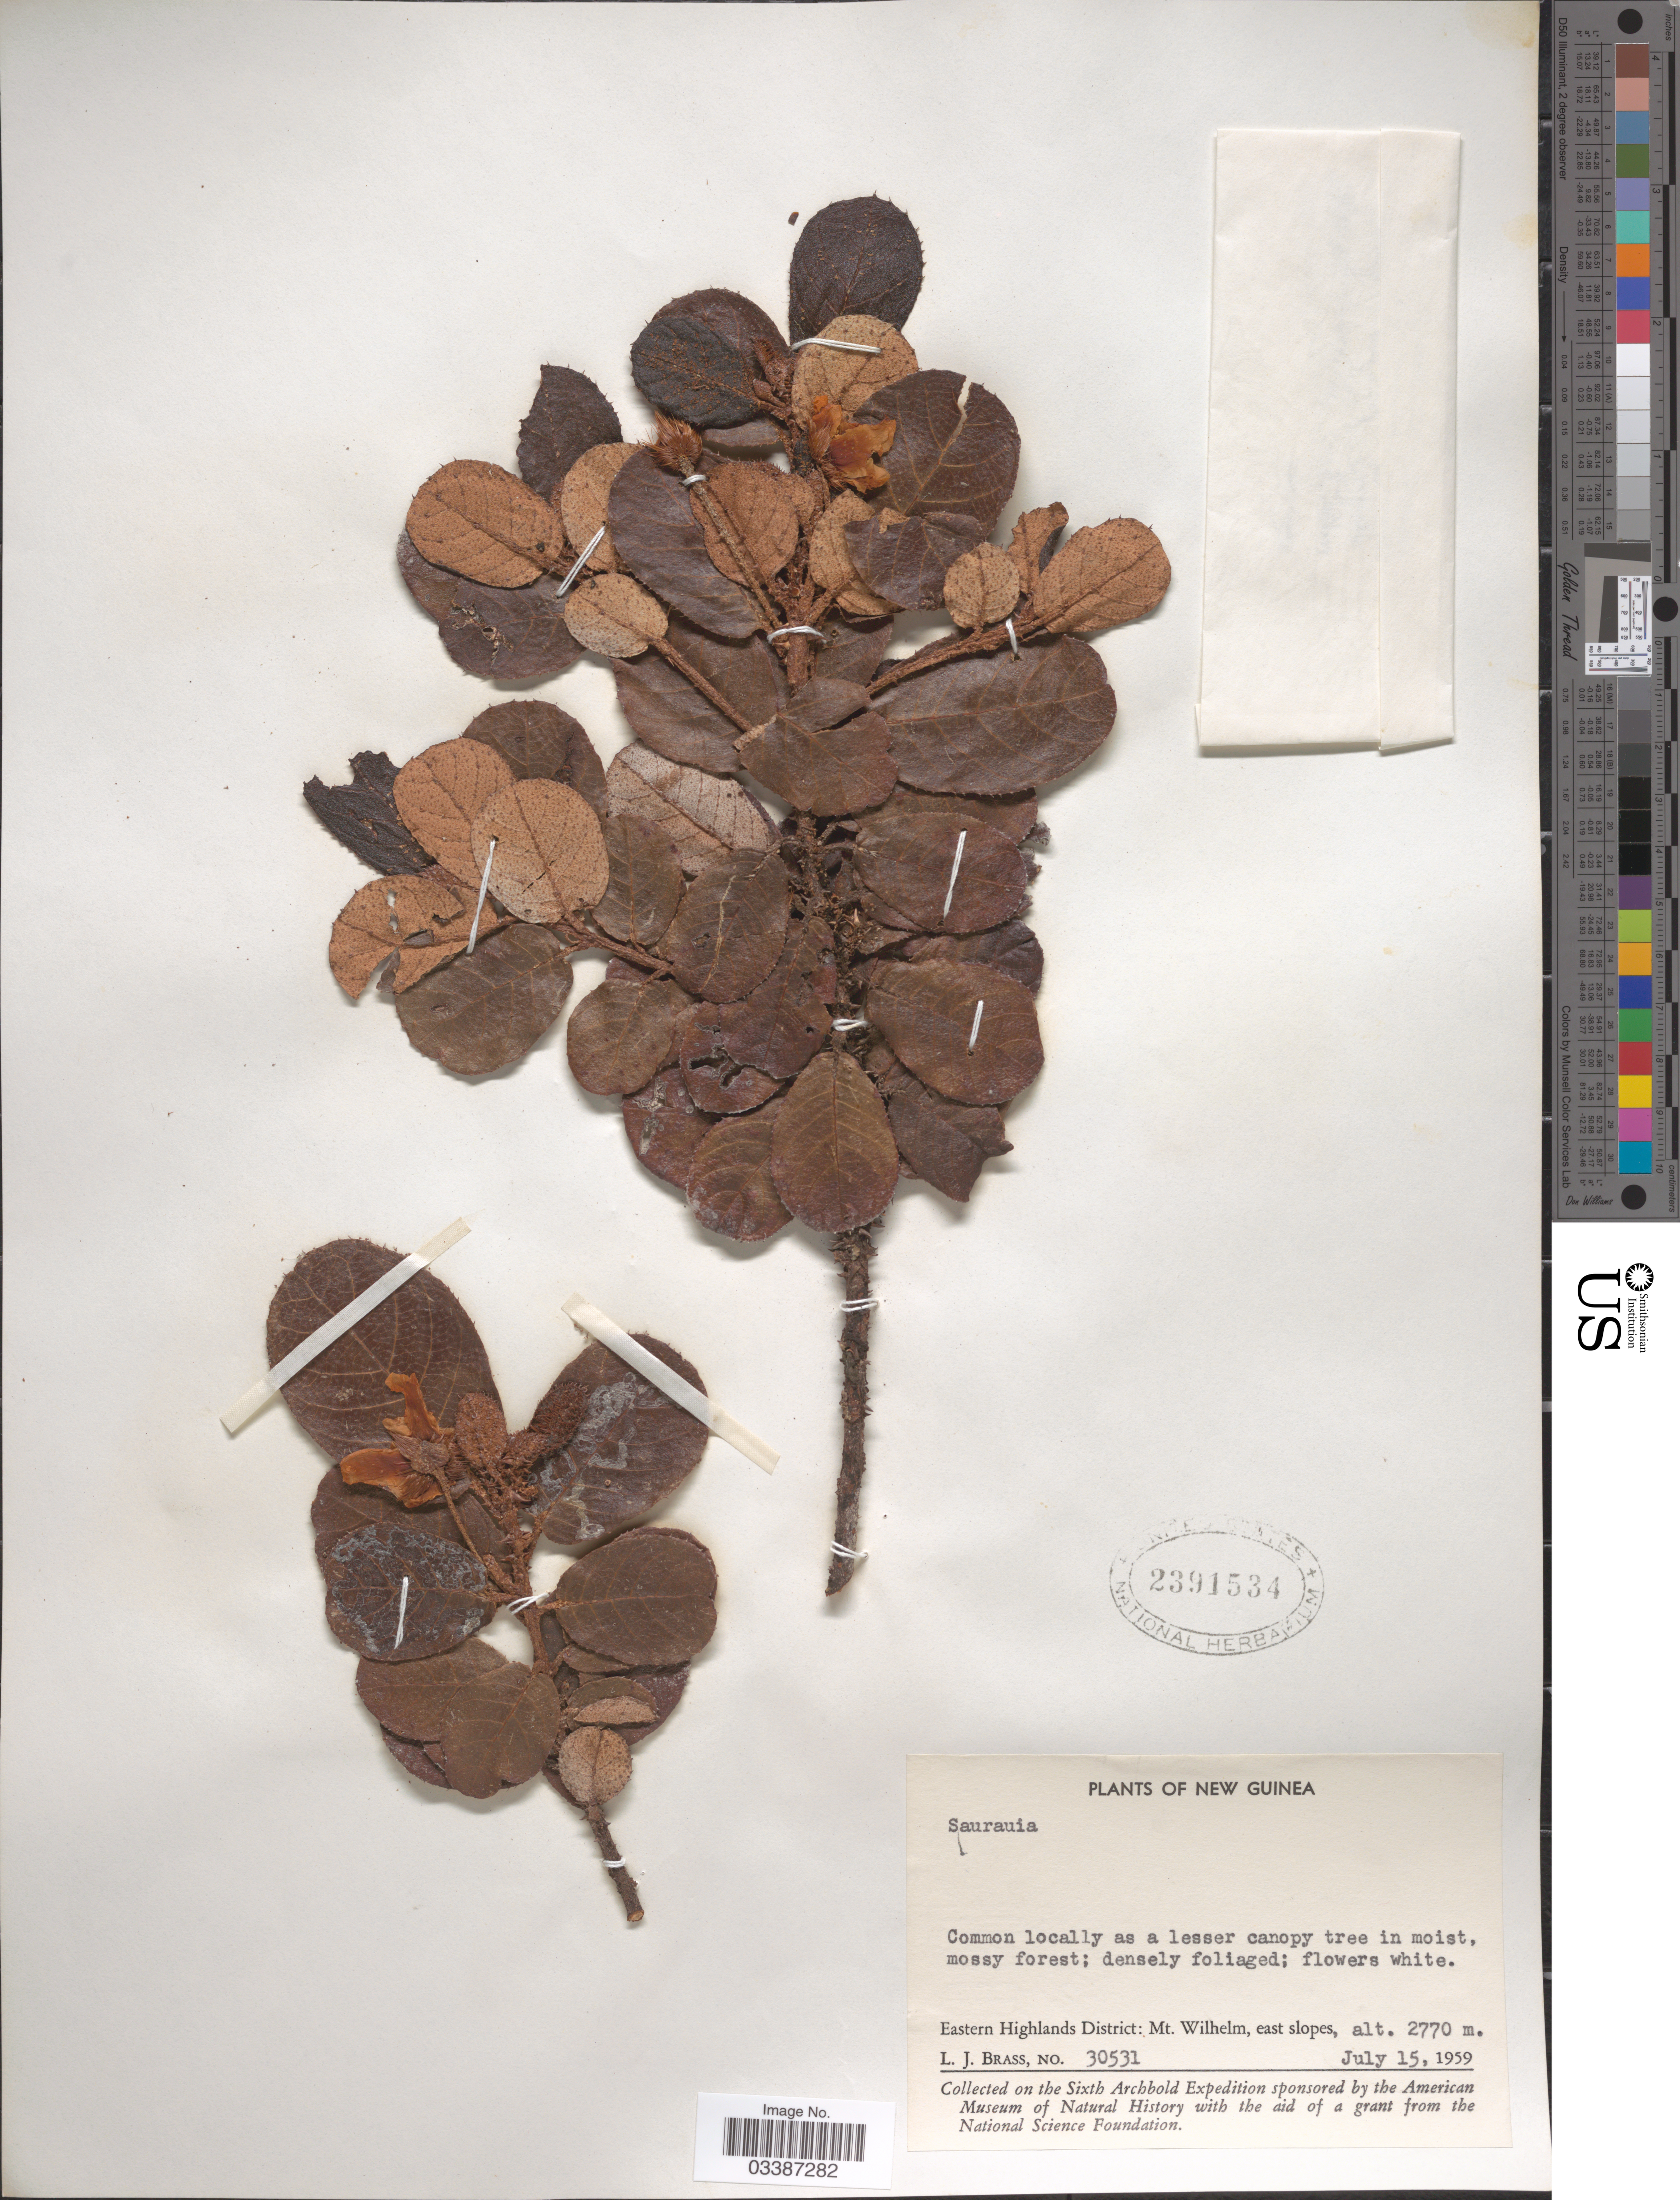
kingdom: Plantae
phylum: Tracheophyta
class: Magnoliopsida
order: Ericales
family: Actinidiaceae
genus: Saurauia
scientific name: Saurauia sp.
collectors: L. J. Brass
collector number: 30531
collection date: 1959-07-15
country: Papua New Guinea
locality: New Guinea. Eastern Highlands District: Mt. Wilhelm, east slopes.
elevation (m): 2770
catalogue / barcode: US 2391534